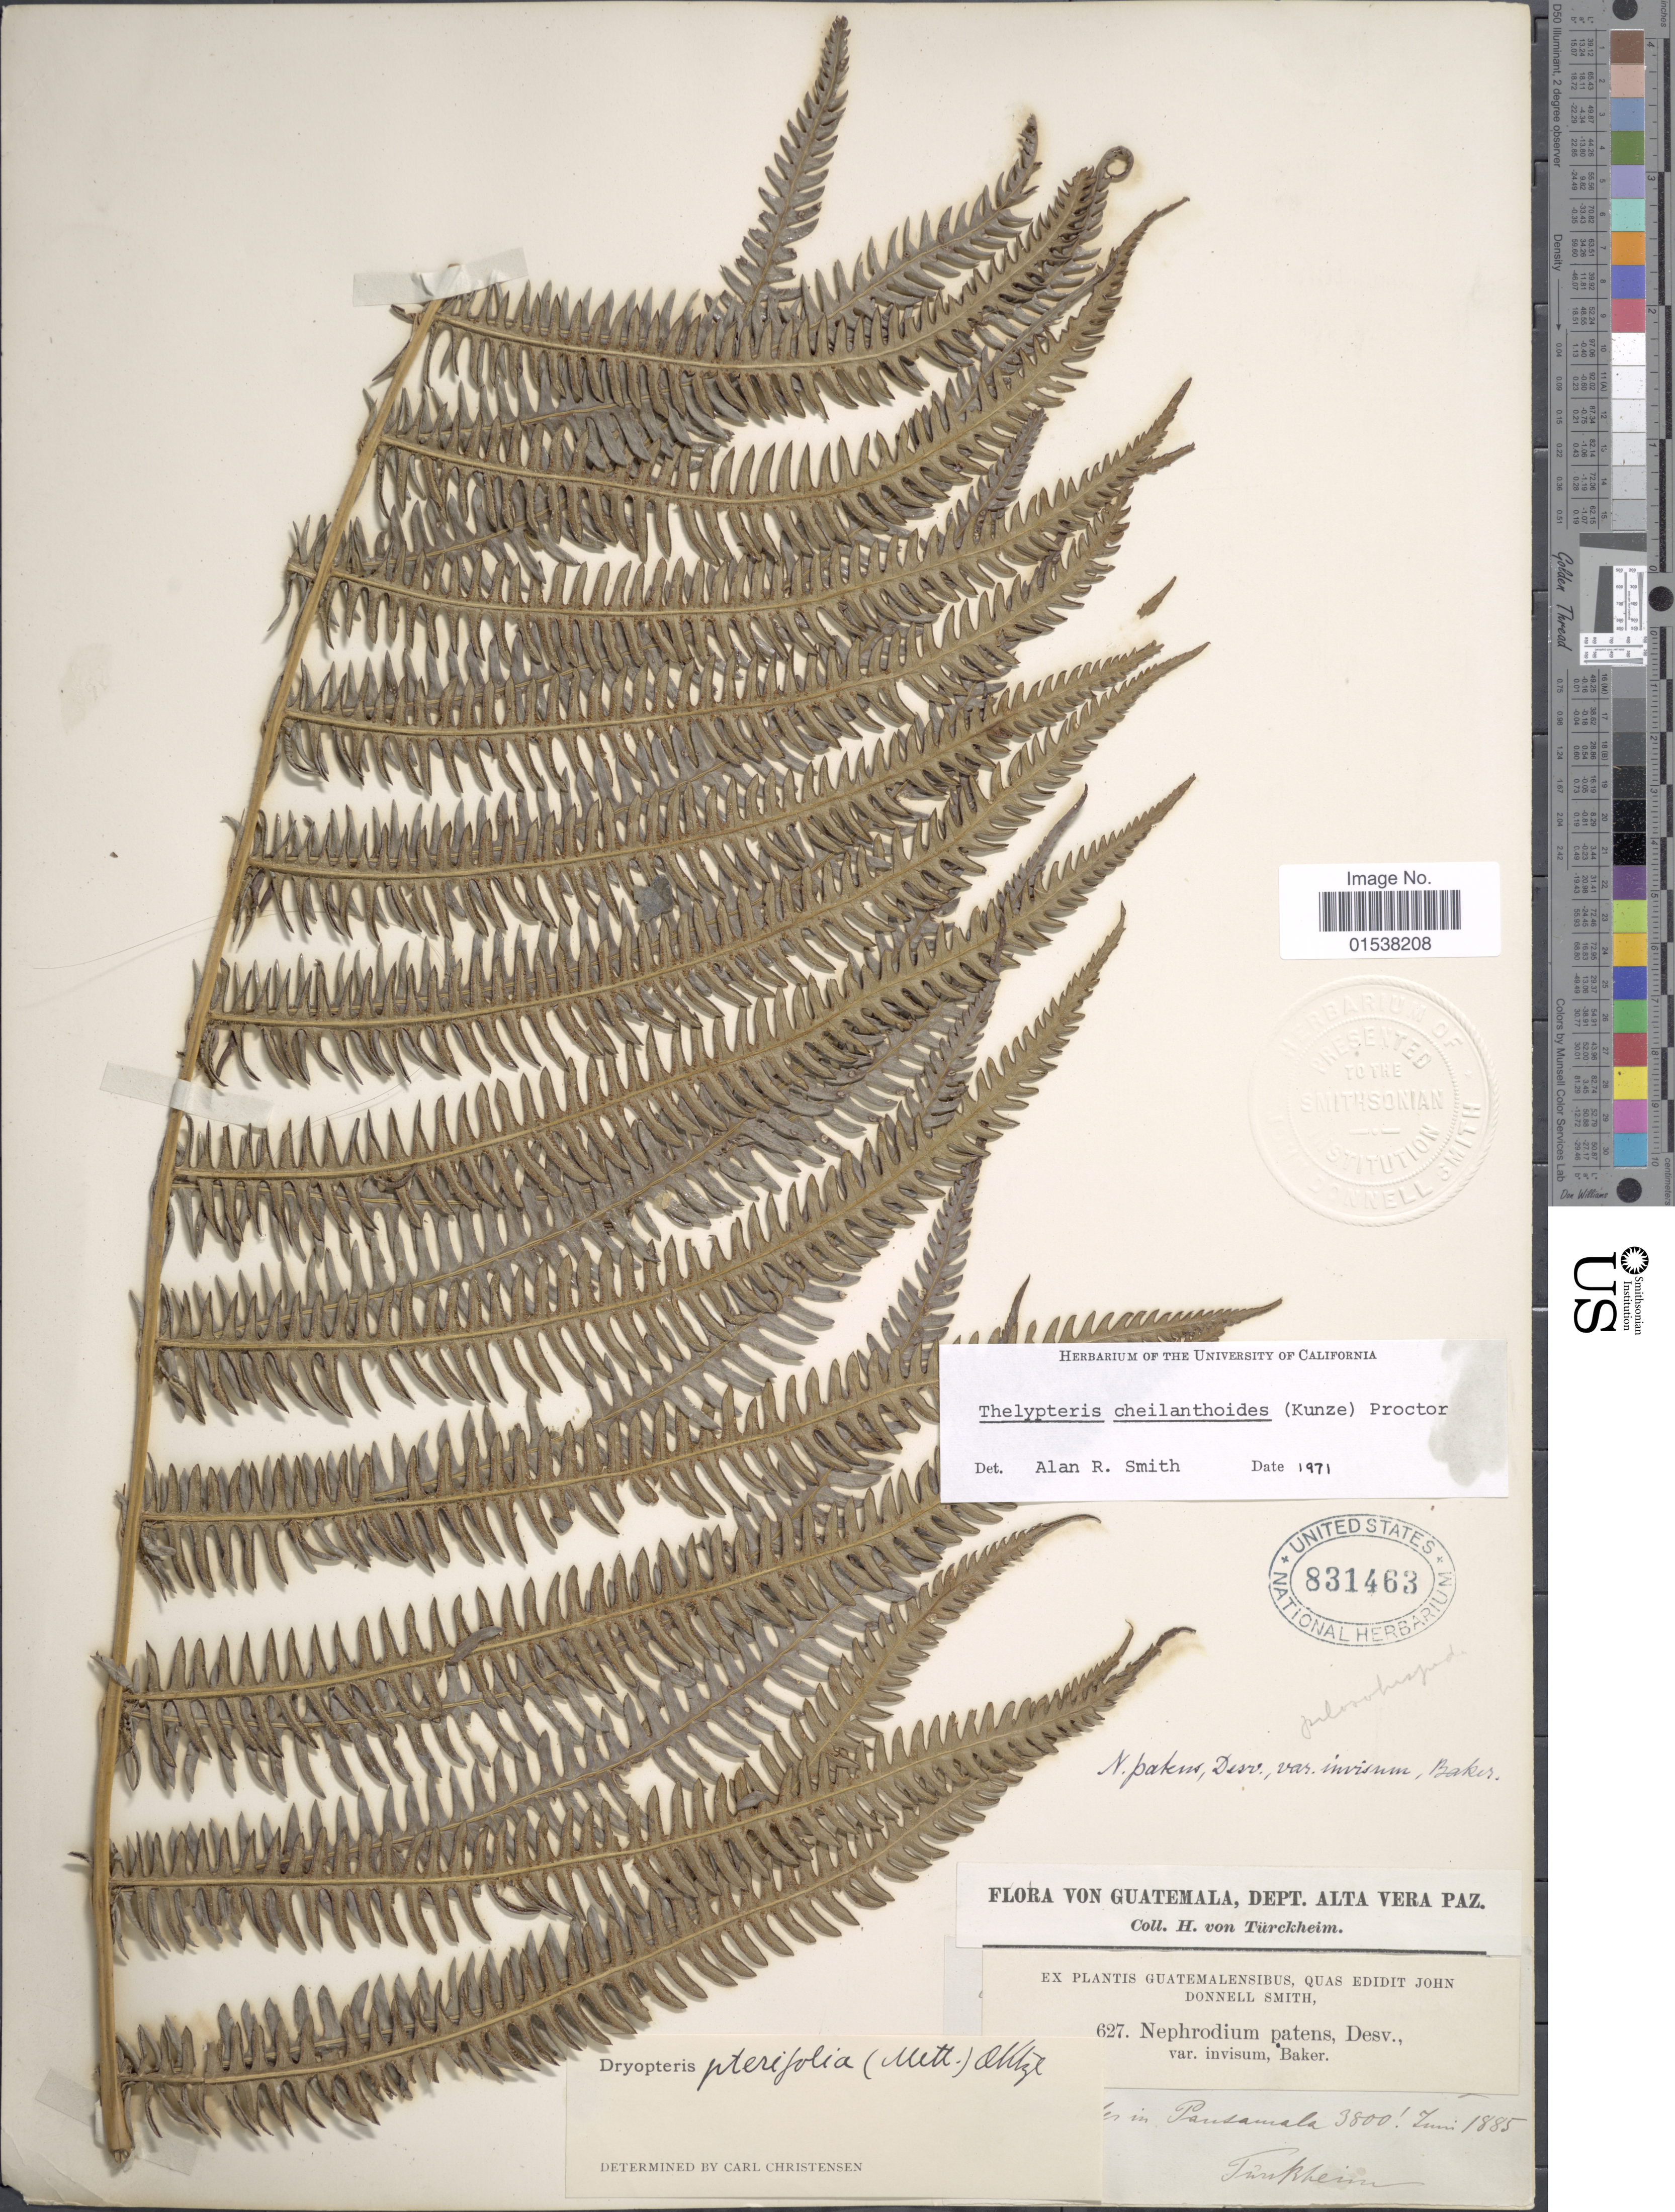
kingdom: Plantae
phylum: Tracheophyta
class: Polypodiopsida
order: Polypodiales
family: Thelypteridaceae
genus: Amauropelta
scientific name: Amauropelta cheilanthoides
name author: (Kunze) Á. Löve & D. Löve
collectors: H. von Türckheim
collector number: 627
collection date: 1885-06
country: Guatemala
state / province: Alta Verapaz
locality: Dept. Alta Vera Paz, [illegible text] in Pansamala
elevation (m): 1158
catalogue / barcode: US 831463